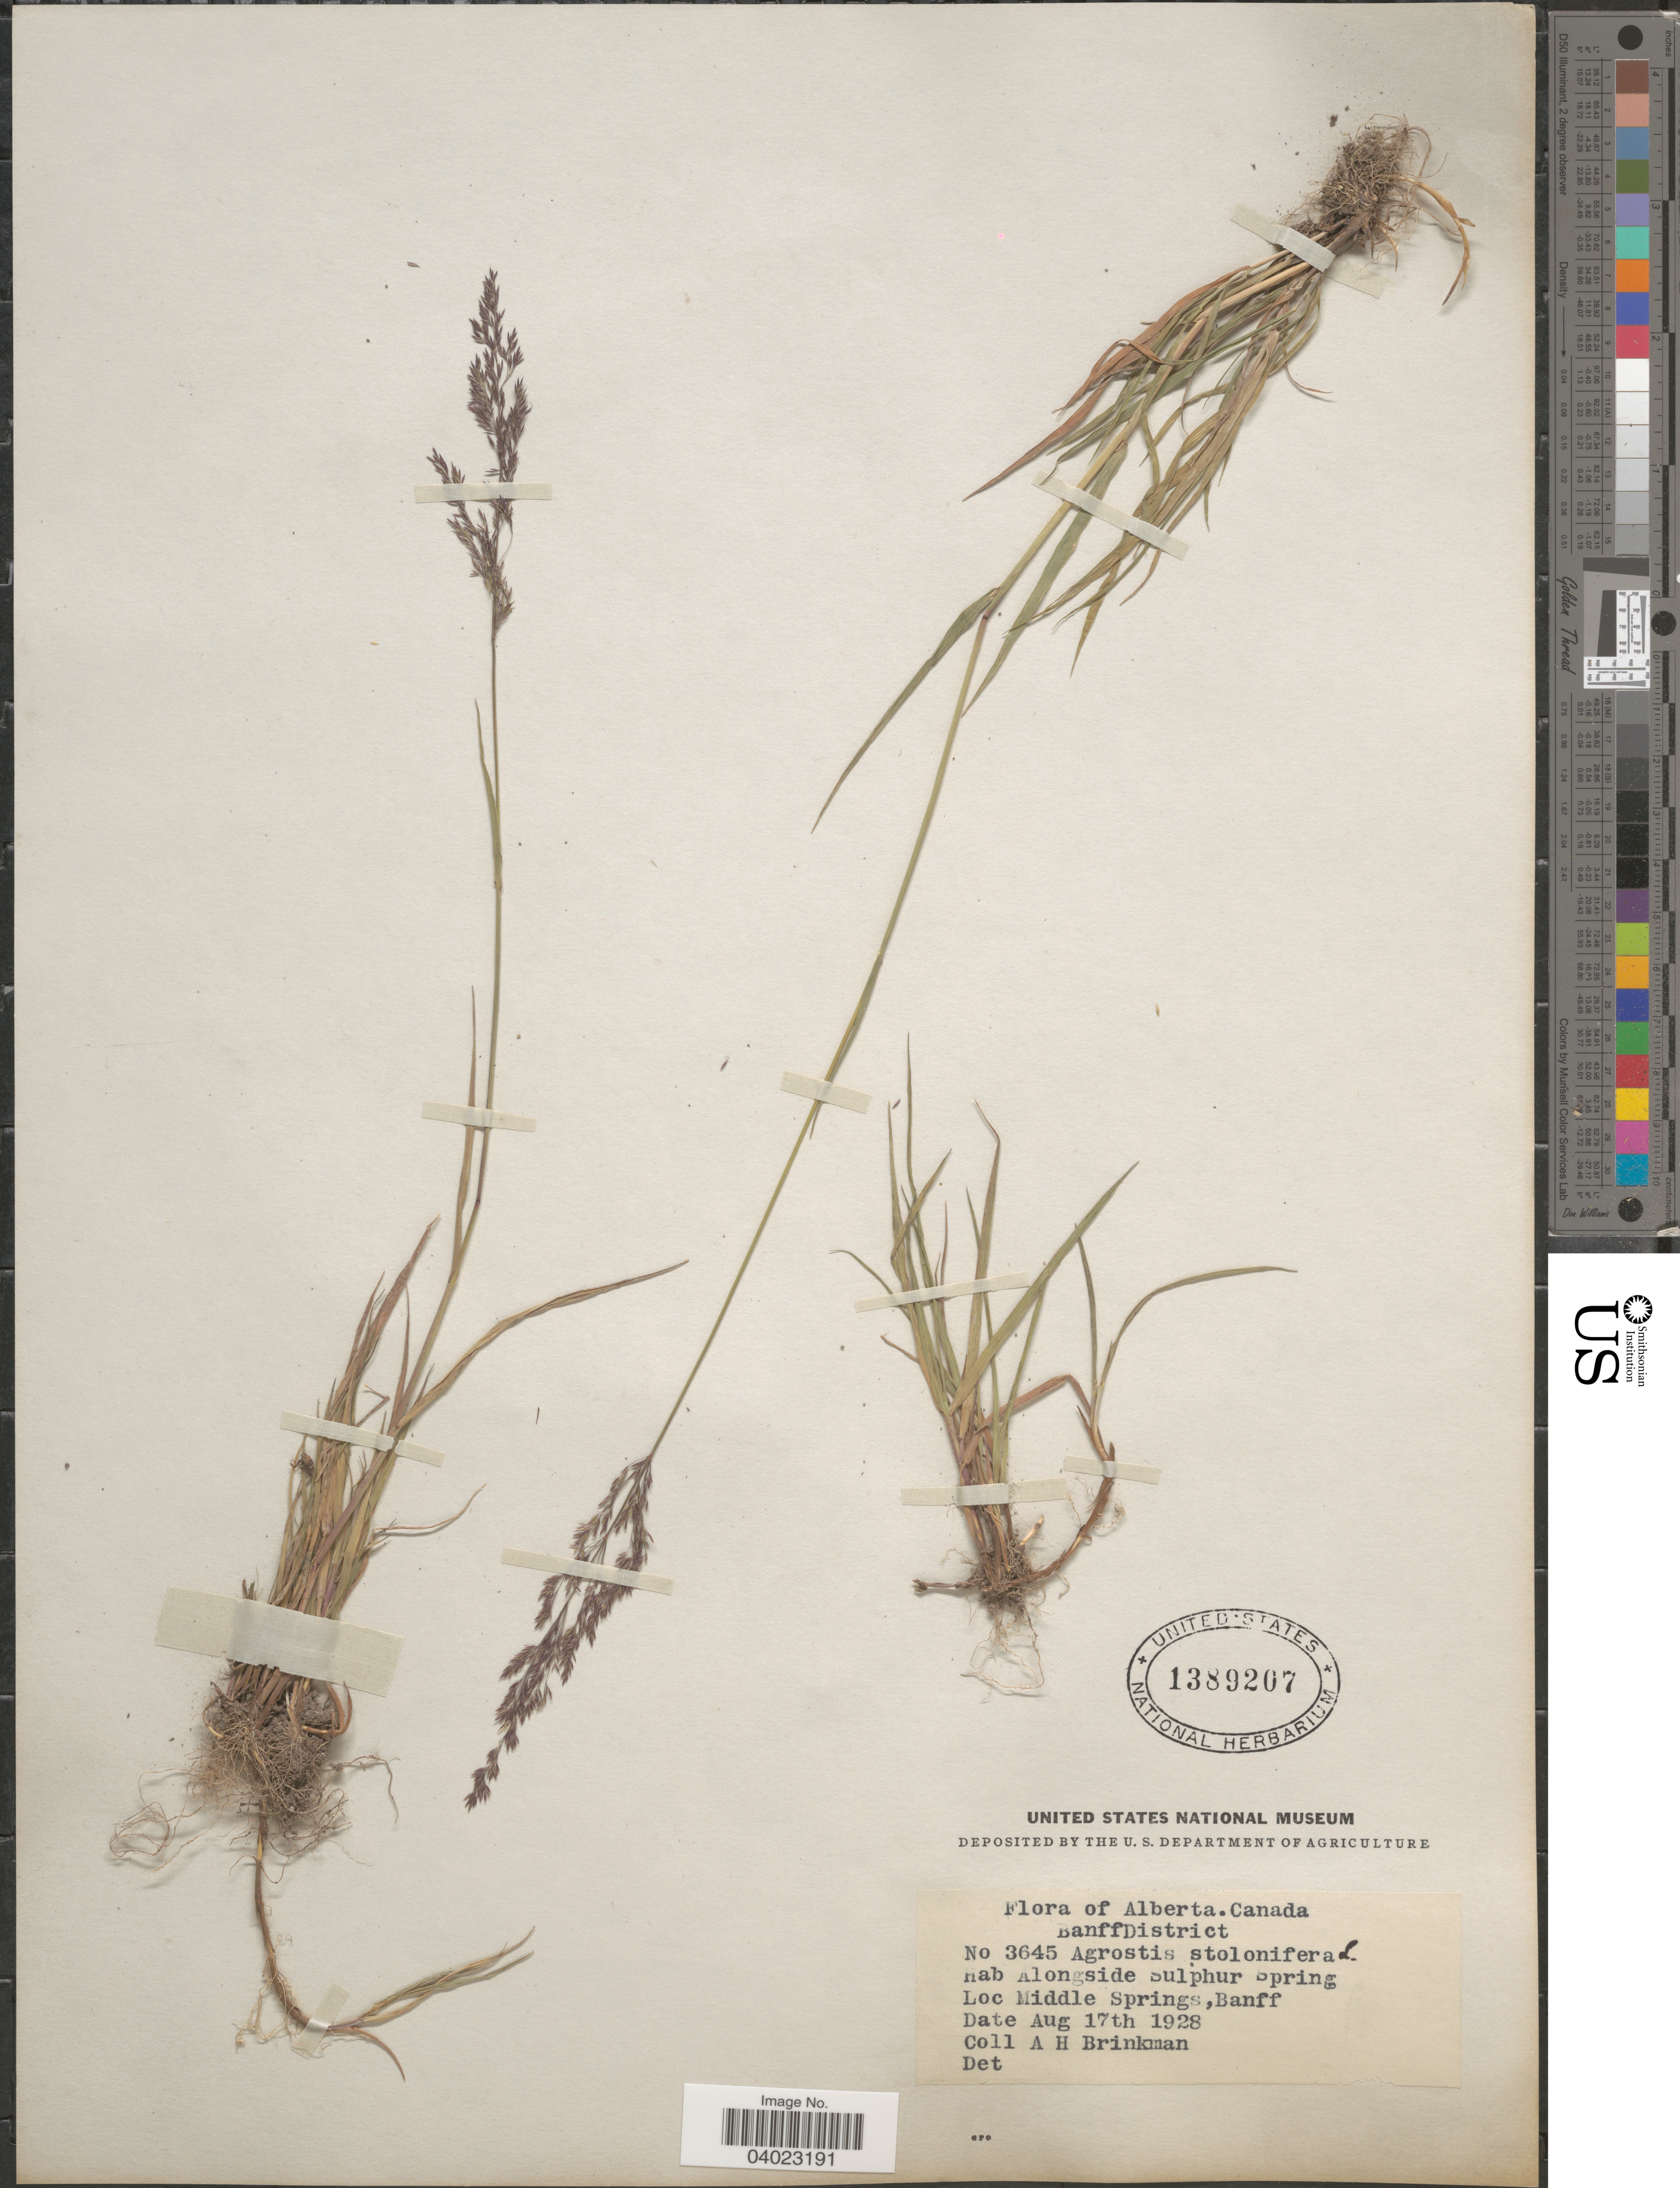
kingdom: Plantae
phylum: Tracheophyta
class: Liliopsida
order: Poales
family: Poaceae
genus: Agrostis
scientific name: Agrostis stolonifera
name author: L.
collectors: A. Brinkman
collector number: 3645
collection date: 1928-08-17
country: Canada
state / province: Alberta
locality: BanffDistrict. Alongside Sulphur Spring. Middle Springs, Banff.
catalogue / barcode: US 1389207